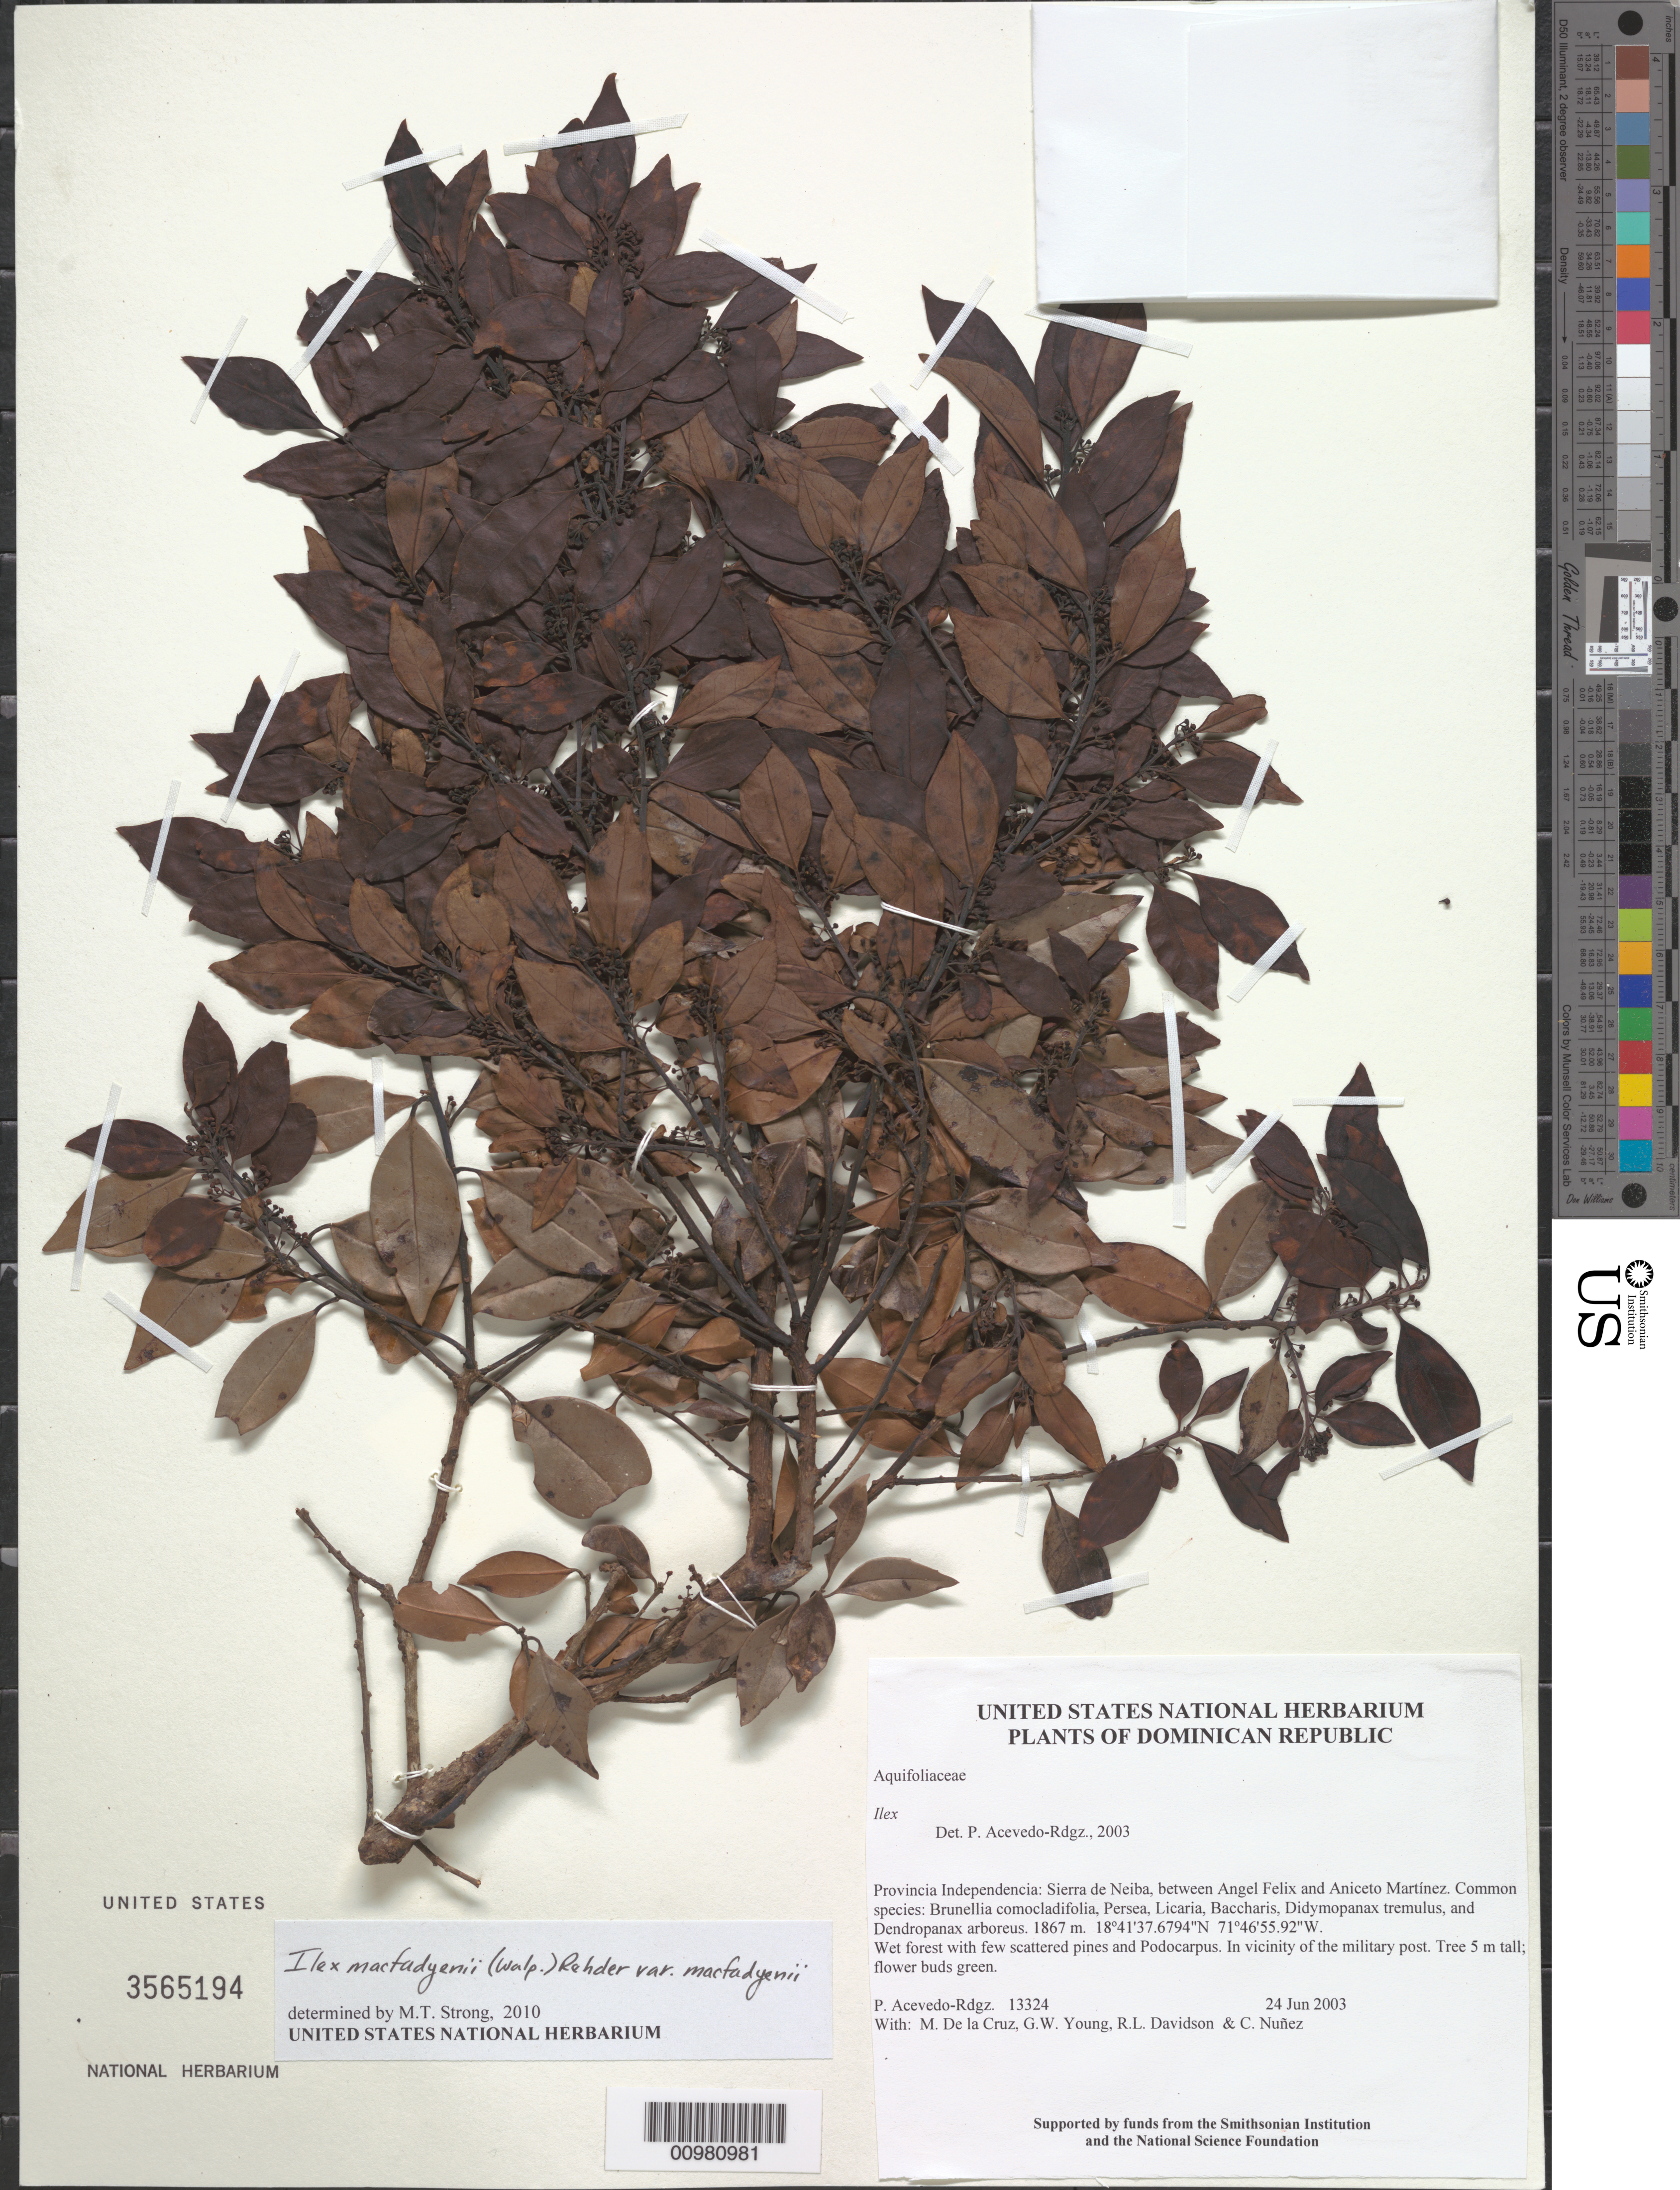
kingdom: Plantae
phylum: Tracheophyta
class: Magnoliopsida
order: Aquifoliales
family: Aquifoliaceae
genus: Ilex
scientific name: Ilex macfadyenii var. macfadyenii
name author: (Walp.) Rehder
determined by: Strong, M. T., (US), Smithsonian Institution - National Museum of Natural History (UNITED STATES)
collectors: P. Acevedo-Rodr., M. de la Cruz, J. Rawlins, G. Young, R. Davidson & C. Nunez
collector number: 13324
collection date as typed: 24 Jun 2003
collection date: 2003-06-24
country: Dominican Republic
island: Hispaniola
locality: Provincia Independencia: Sierra de Neiba, between Angel Felix and Aniceto Martínez. Common species: Brunellia comocladifolia, Persea, Licaria, Baccharis, Didymopanax tremulus, and Dendropanax arboreus.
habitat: Wet forest with few scattered pines and Podocarpus. In vicinity of the military post.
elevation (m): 1867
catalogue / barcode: US 3565194